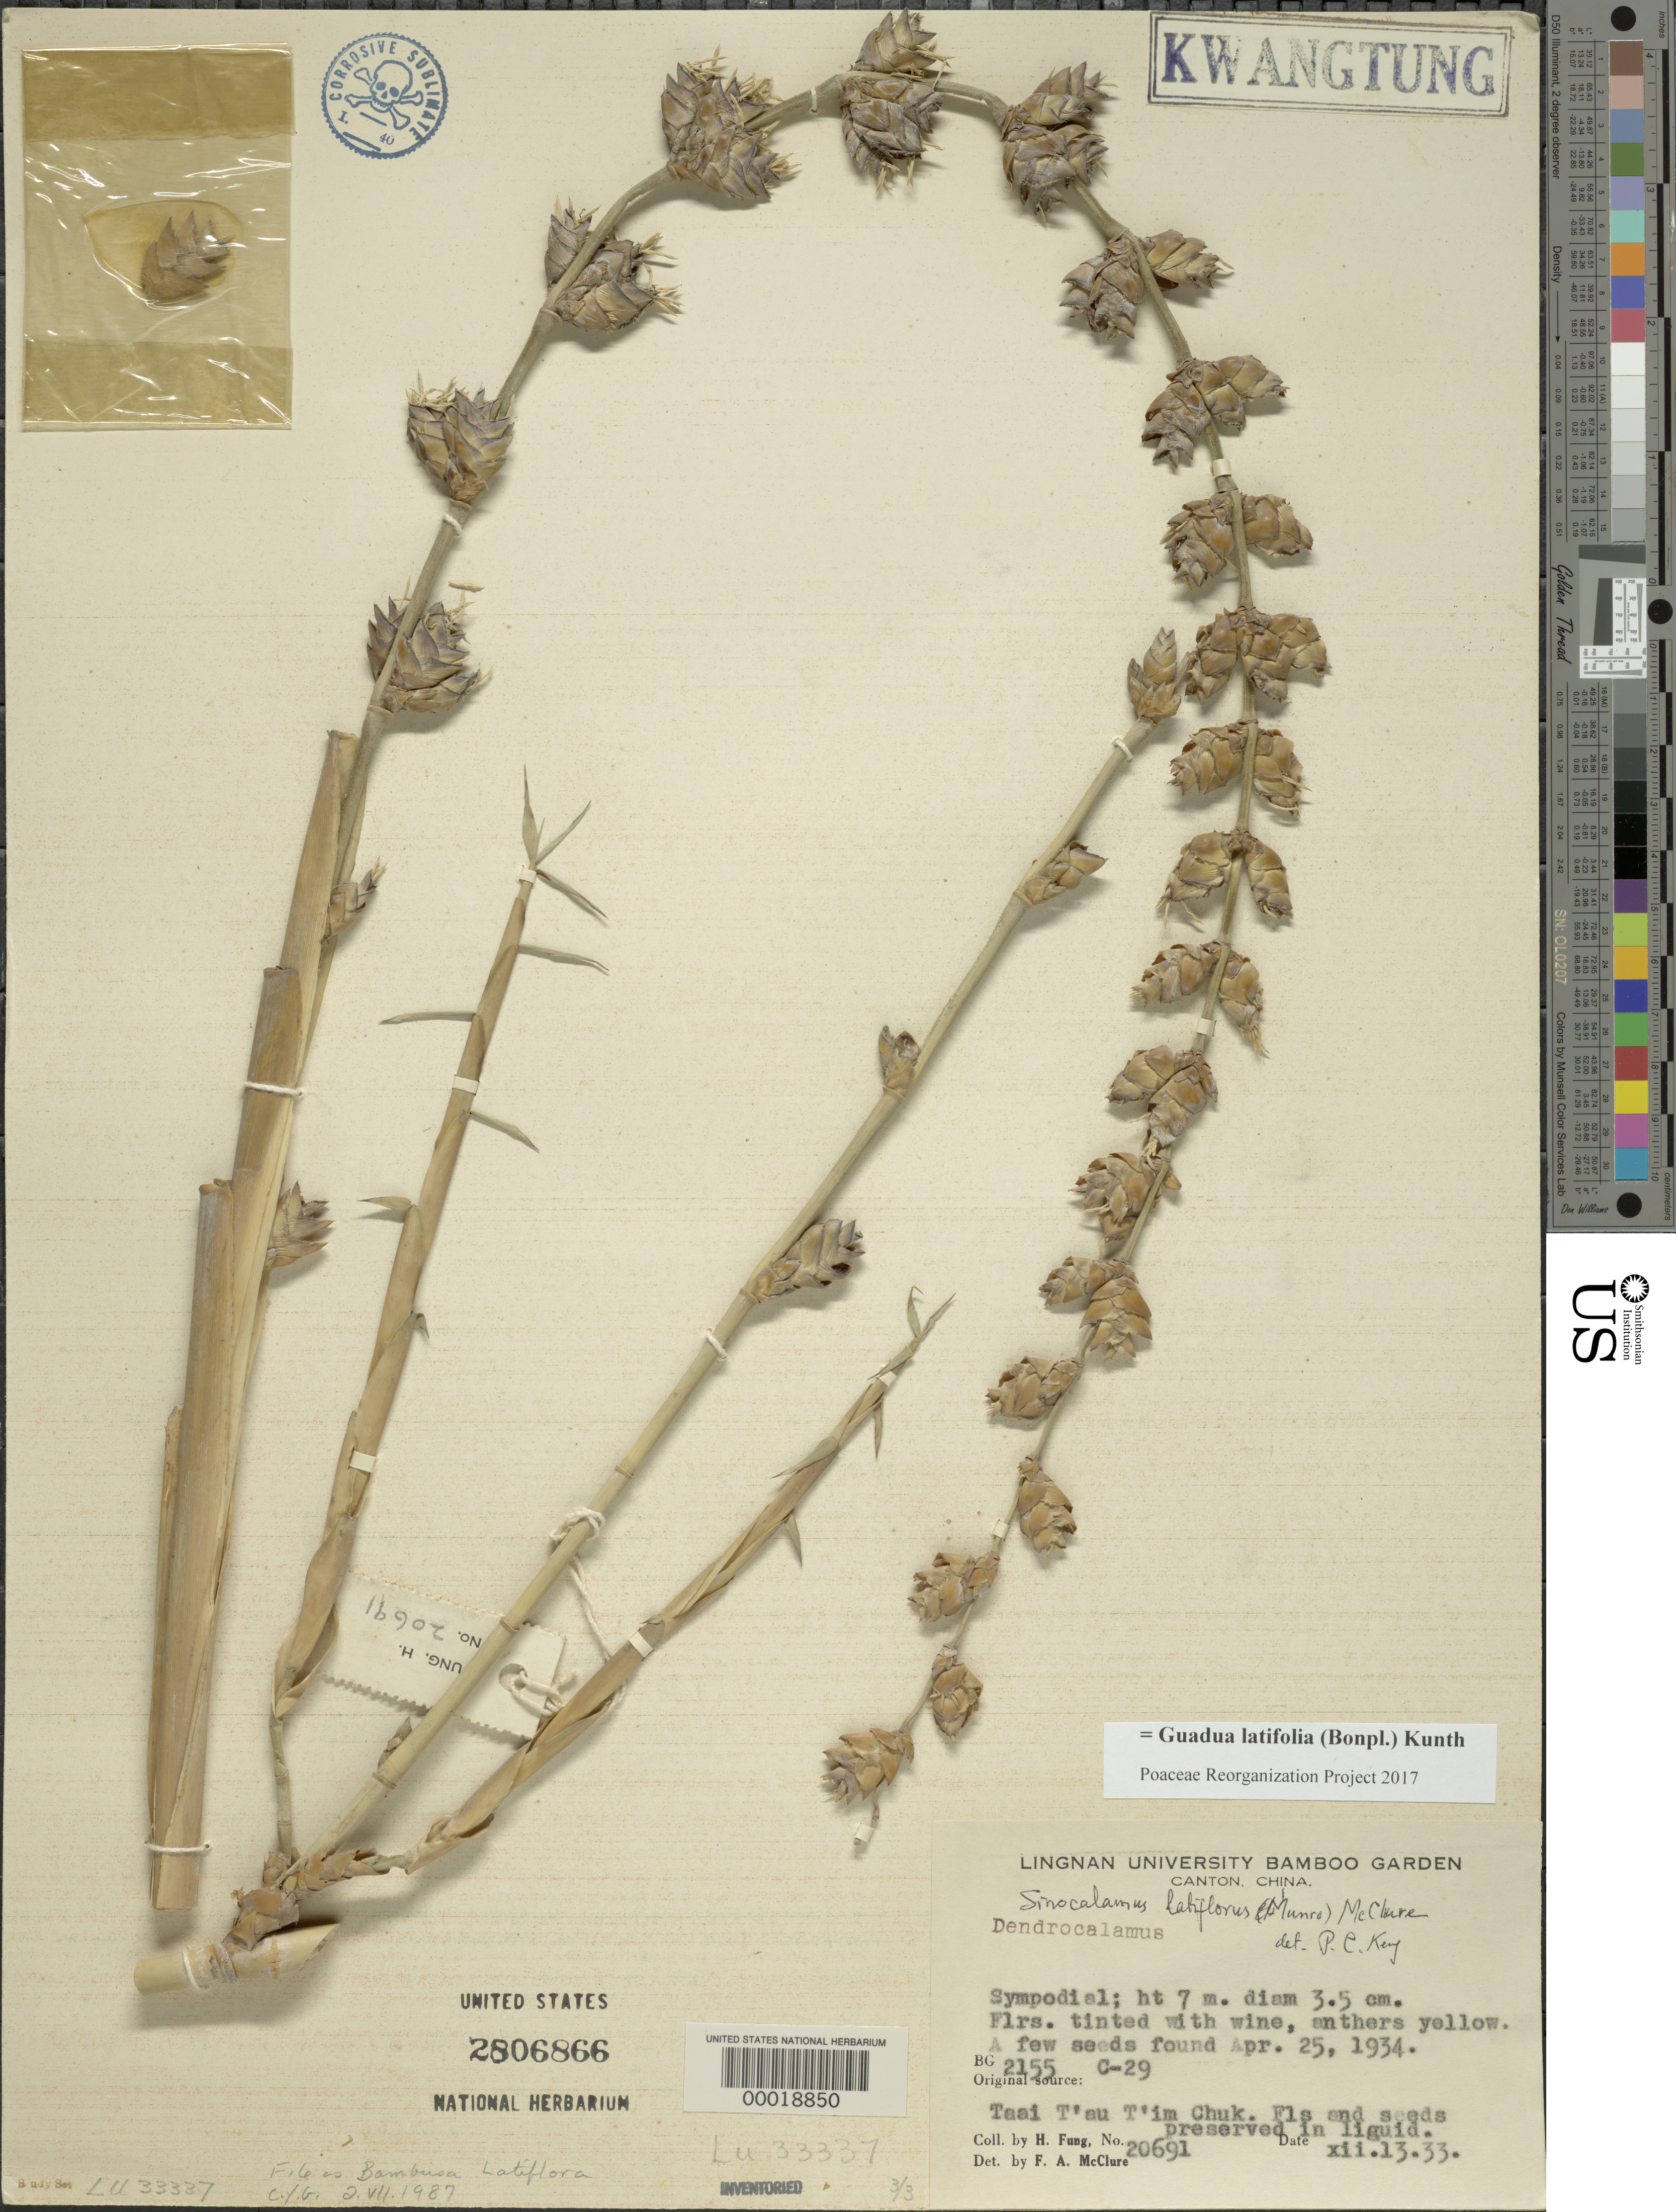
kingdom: Plantae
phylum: Tracheophyta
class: Liliopsida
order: Poales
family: Poaceae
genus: Guadua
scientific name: Guadua latifolia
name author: (Bonpl.) Kunth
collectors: H. L. Fung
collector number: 20691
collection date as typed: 13 Dec 1933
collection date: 1933-12-13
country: China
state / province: Guangdong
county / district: Lung-men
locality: Naam Taam Tsuen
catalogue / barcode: US 2806866